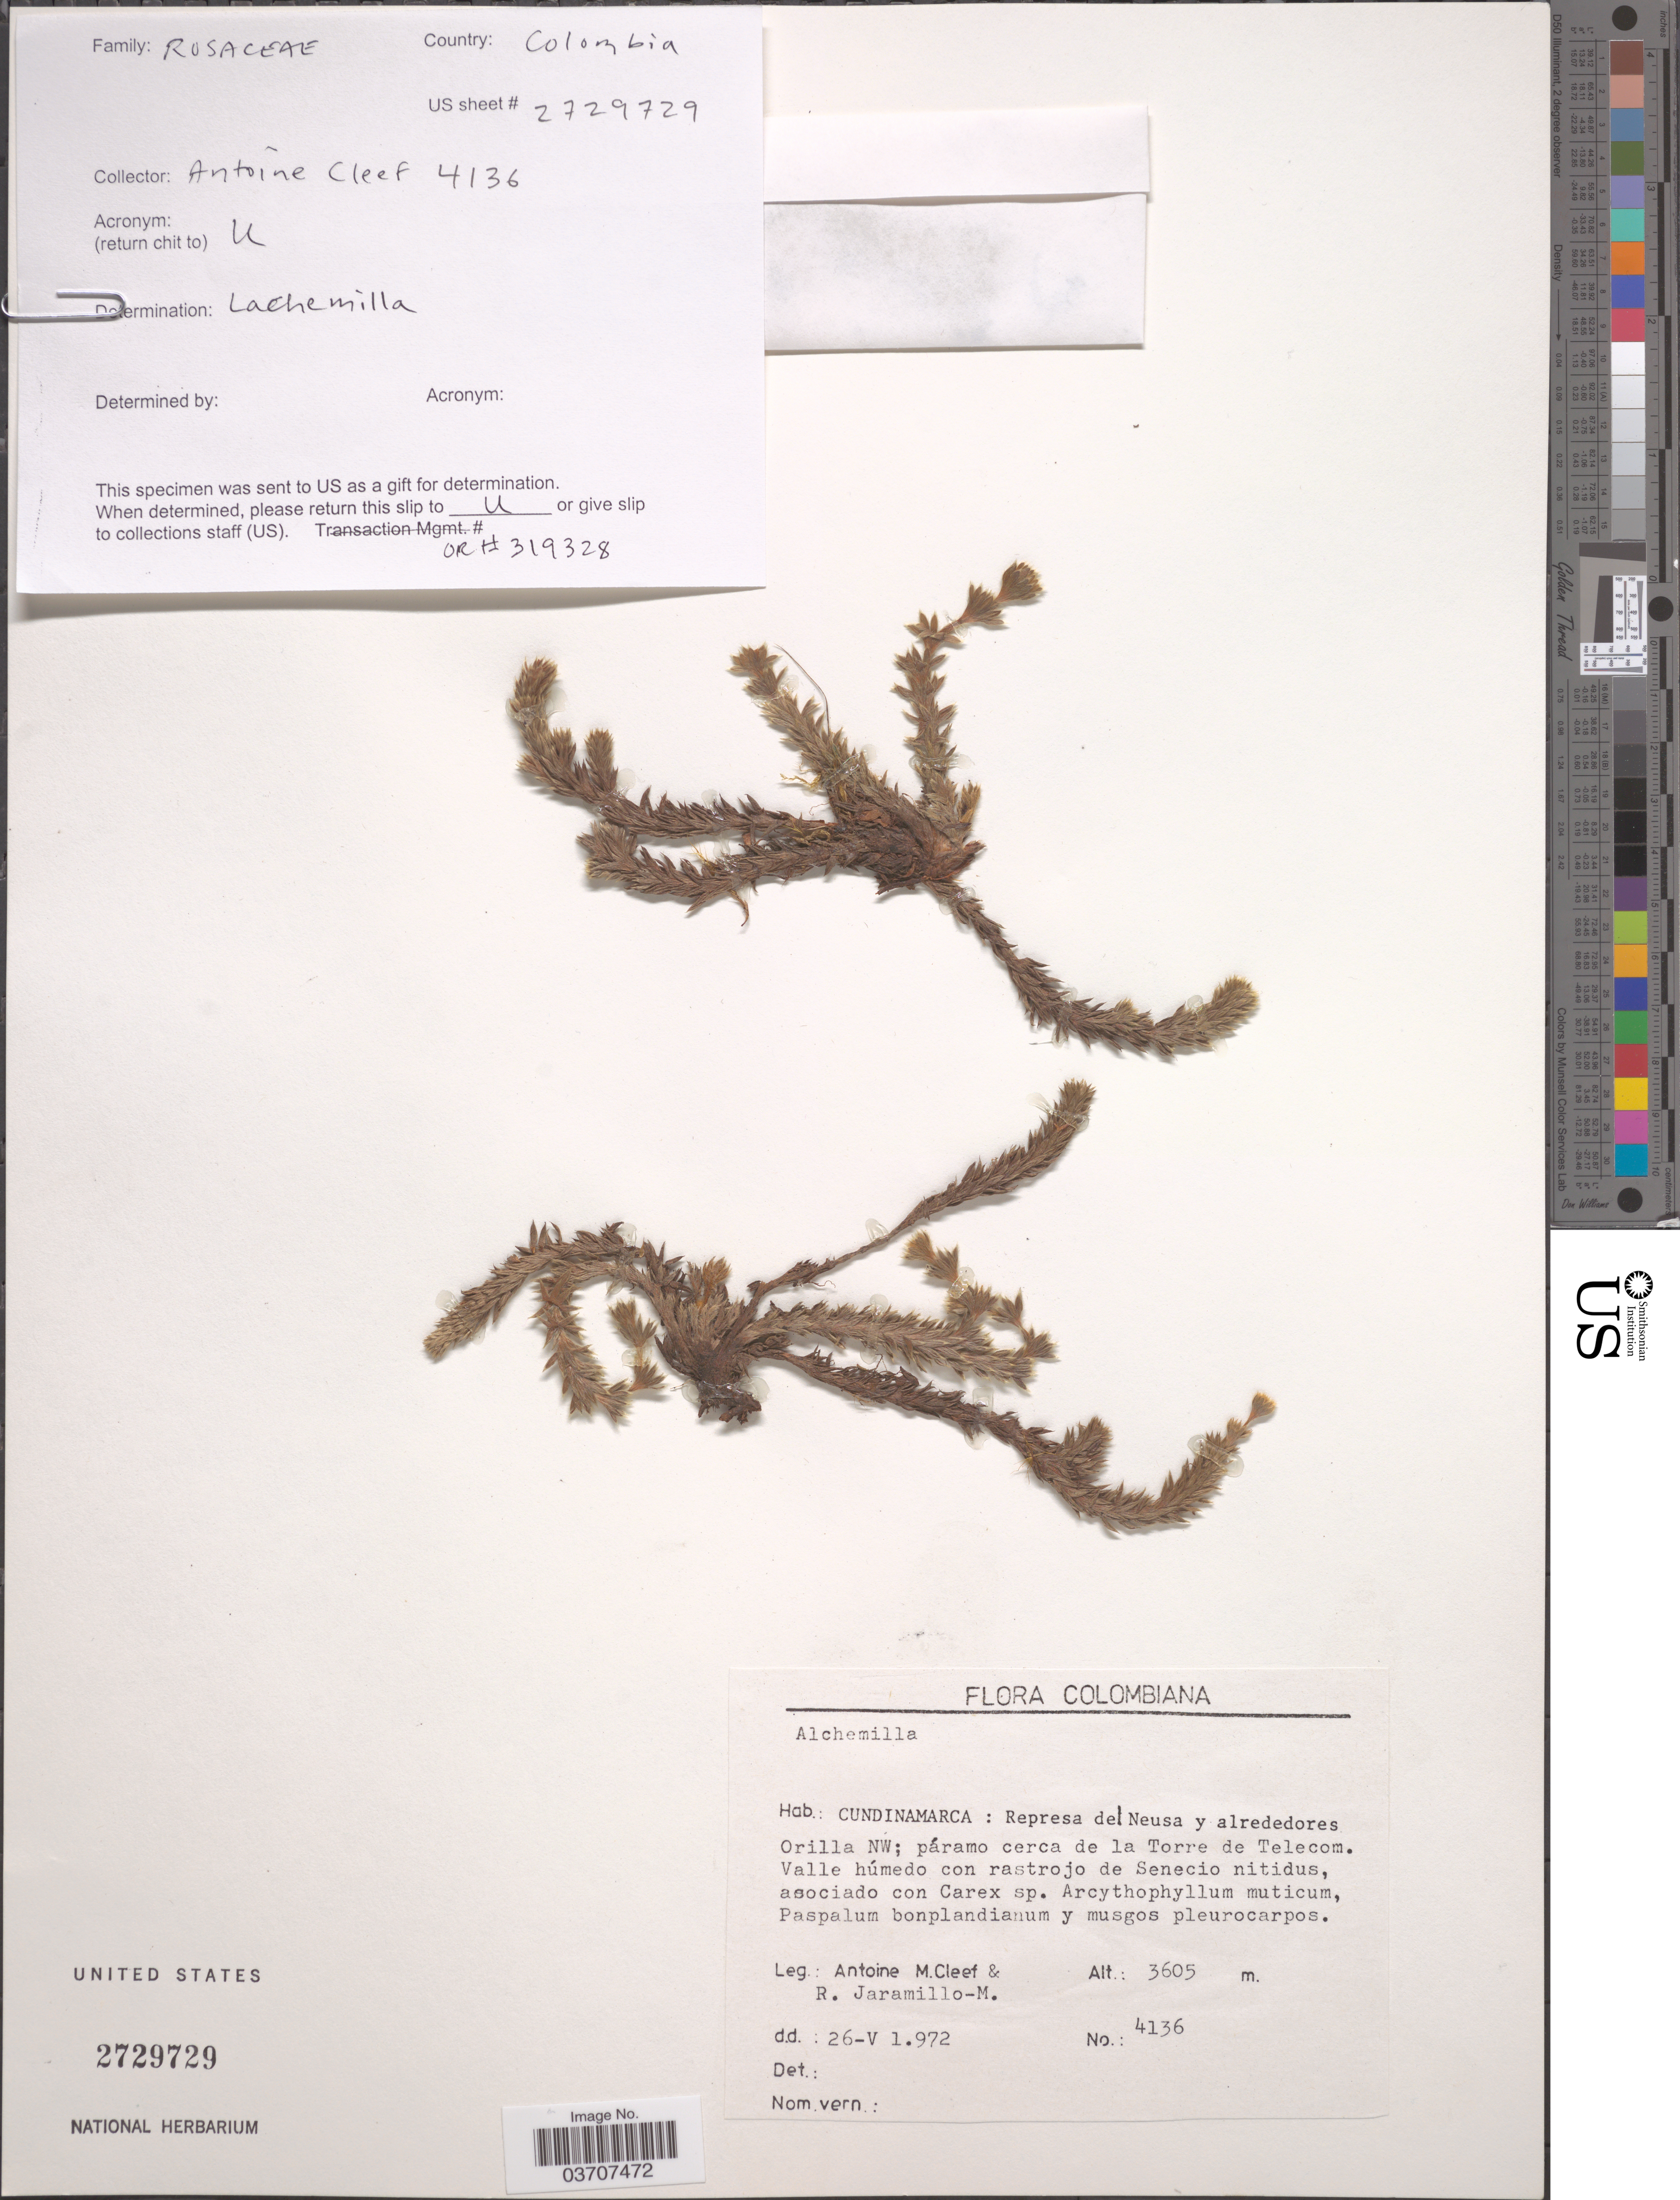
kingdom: Plantae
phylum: Tracheophyta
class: Magnoliopsida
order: Rosales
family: Rosaceae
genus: Alchemilla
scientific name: Alchemilla nivalis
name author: Kunth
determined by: Dorr, L. J., (BOT), Smithsonian Institution - National Museum of Natural History (UNITED STATES)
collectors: A. M. Cleef & R. Jaramillo M.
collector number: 4136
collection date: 1972-05-26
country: Colombia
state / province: Cundinamarca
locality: Represa del Neusa y alrededores Orilla NW; páramo cerca de la Torre de Telecom.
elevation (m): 3605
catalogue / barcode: US 2729729